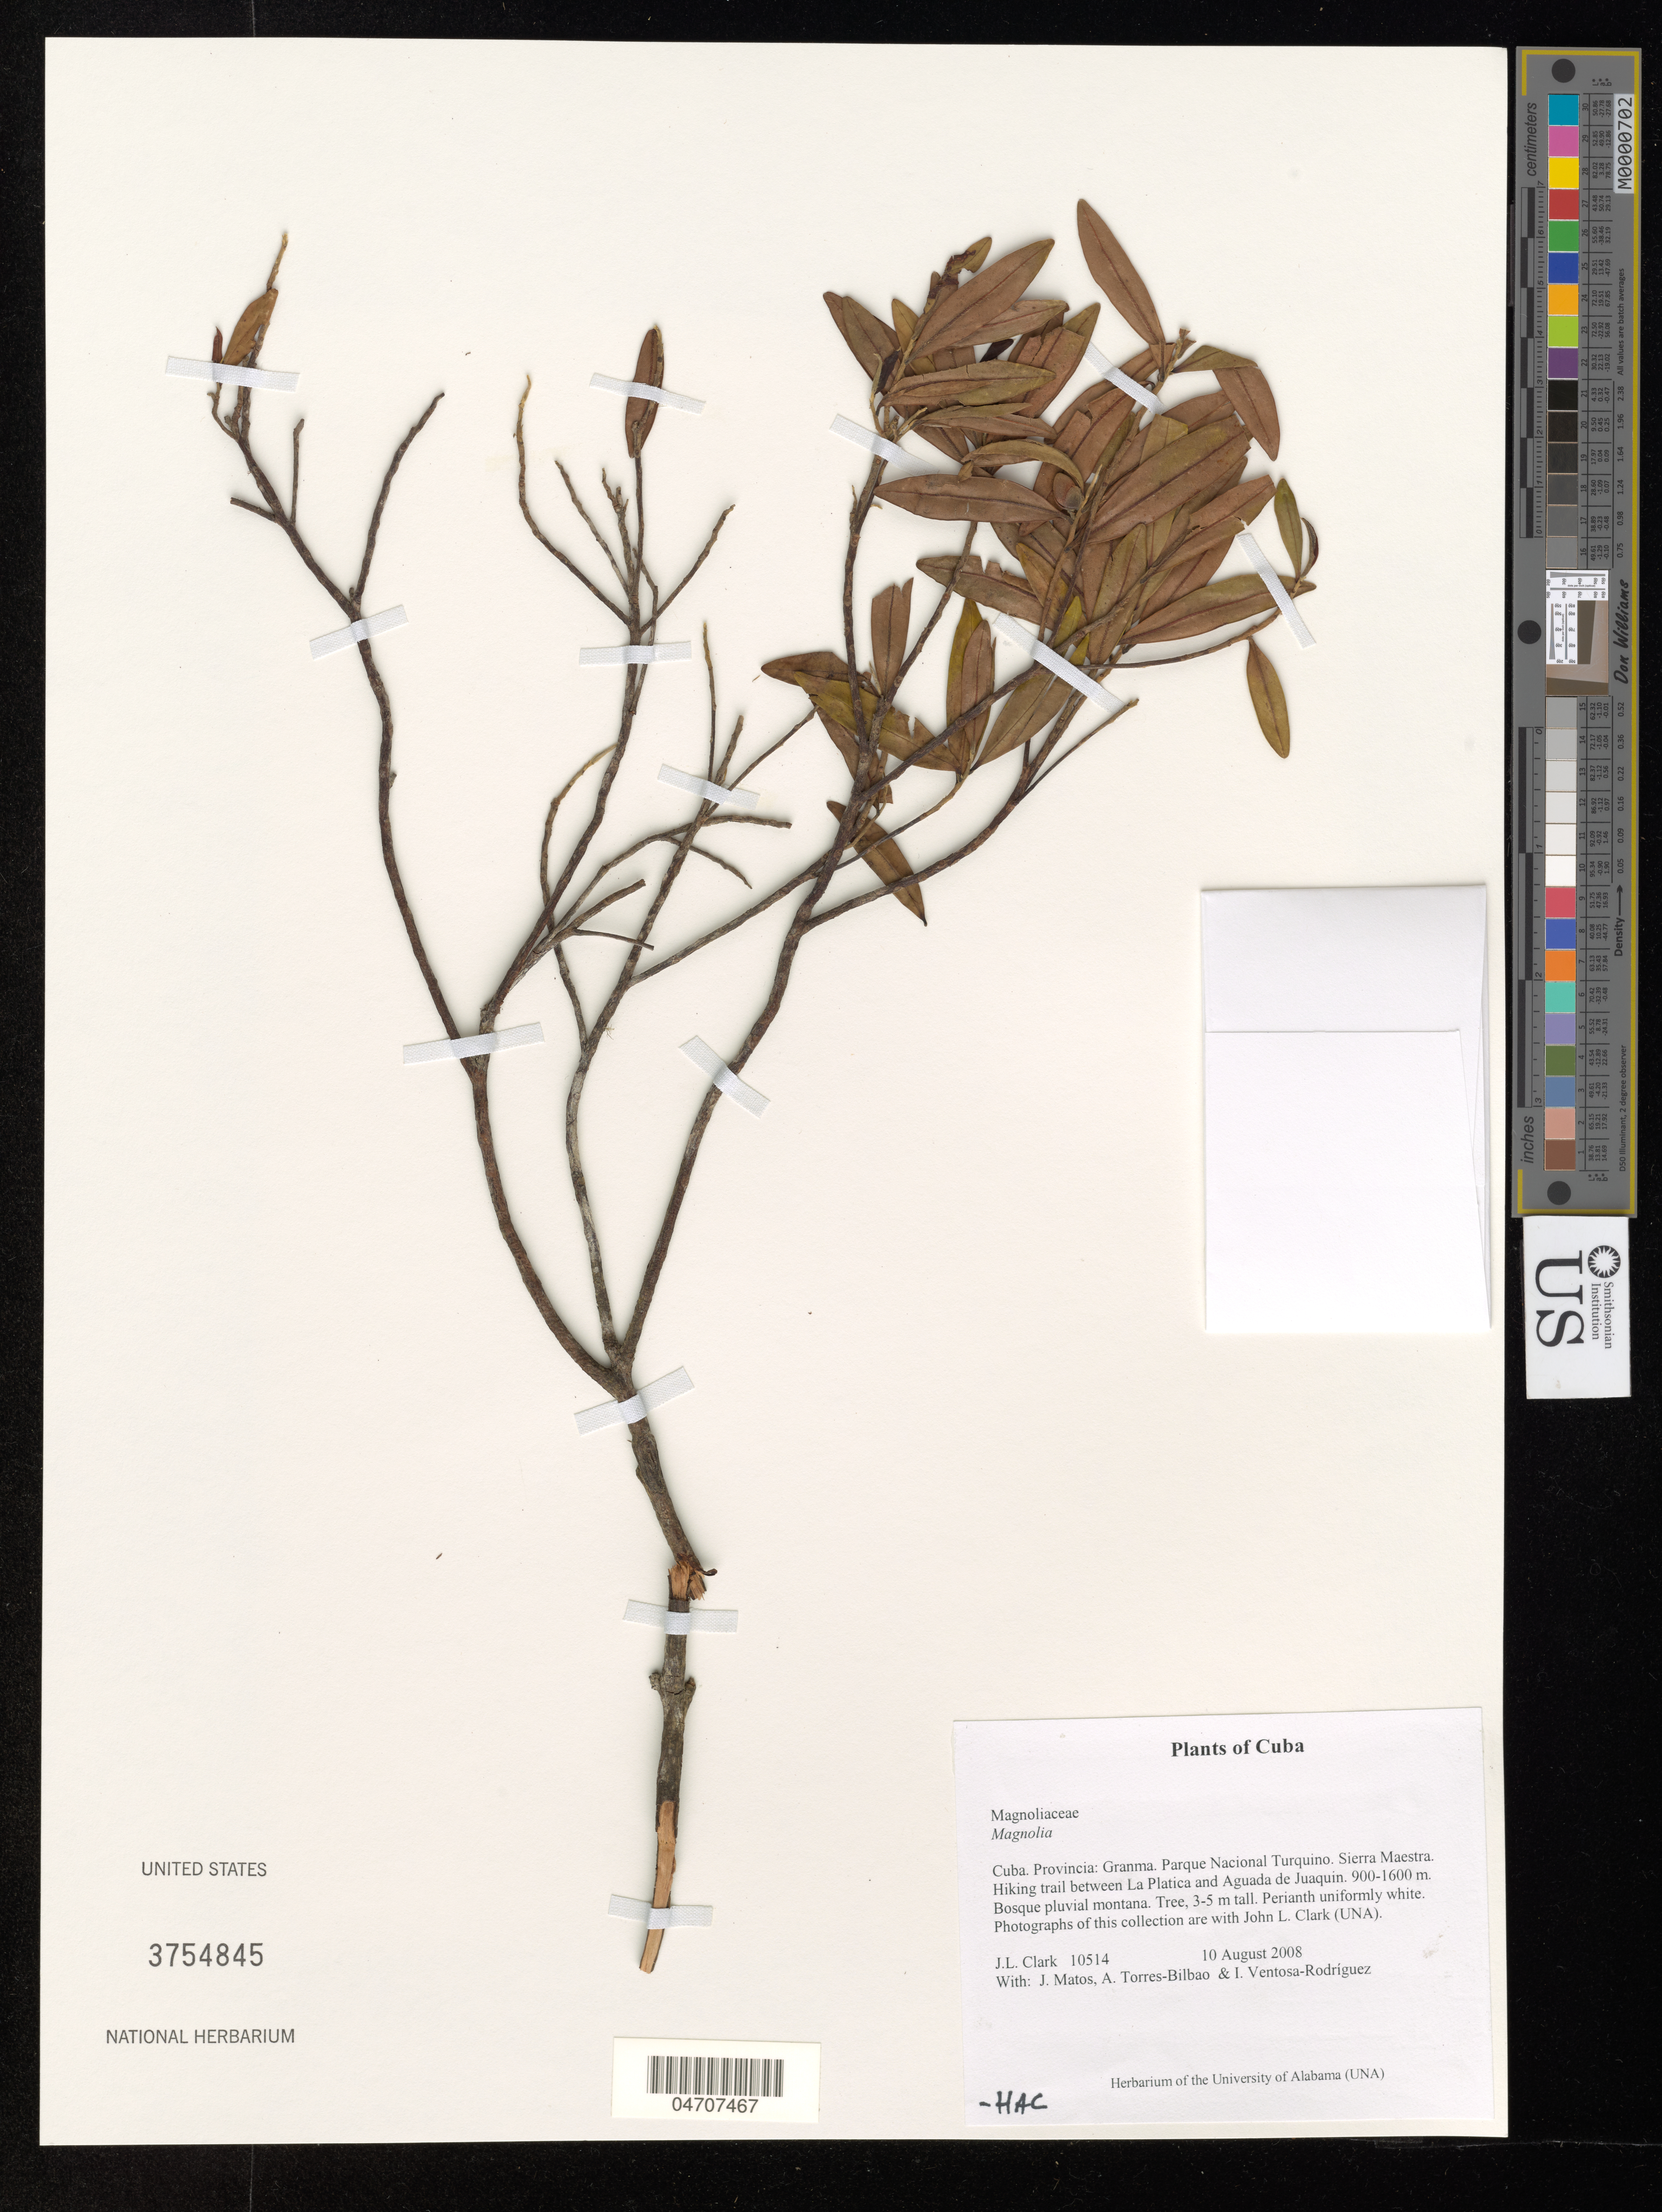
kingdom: Plantae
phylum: Tracheophyta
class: Magnoliopsida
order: Magnoliales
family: Magnoliaceae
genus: Magnolia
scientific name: Magnolia sp.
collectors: J. L. Clark, J. Matos, A. Torres-Bilbao & A. Hewitt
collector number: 10514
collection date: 2008-08-10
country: Cuba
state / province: Granma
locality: Parque Nacional Turquino. Sierra Maestra. Hiking trail between La Platica and Aguada de Juaquin.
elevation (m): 900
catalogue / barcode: US 3754845